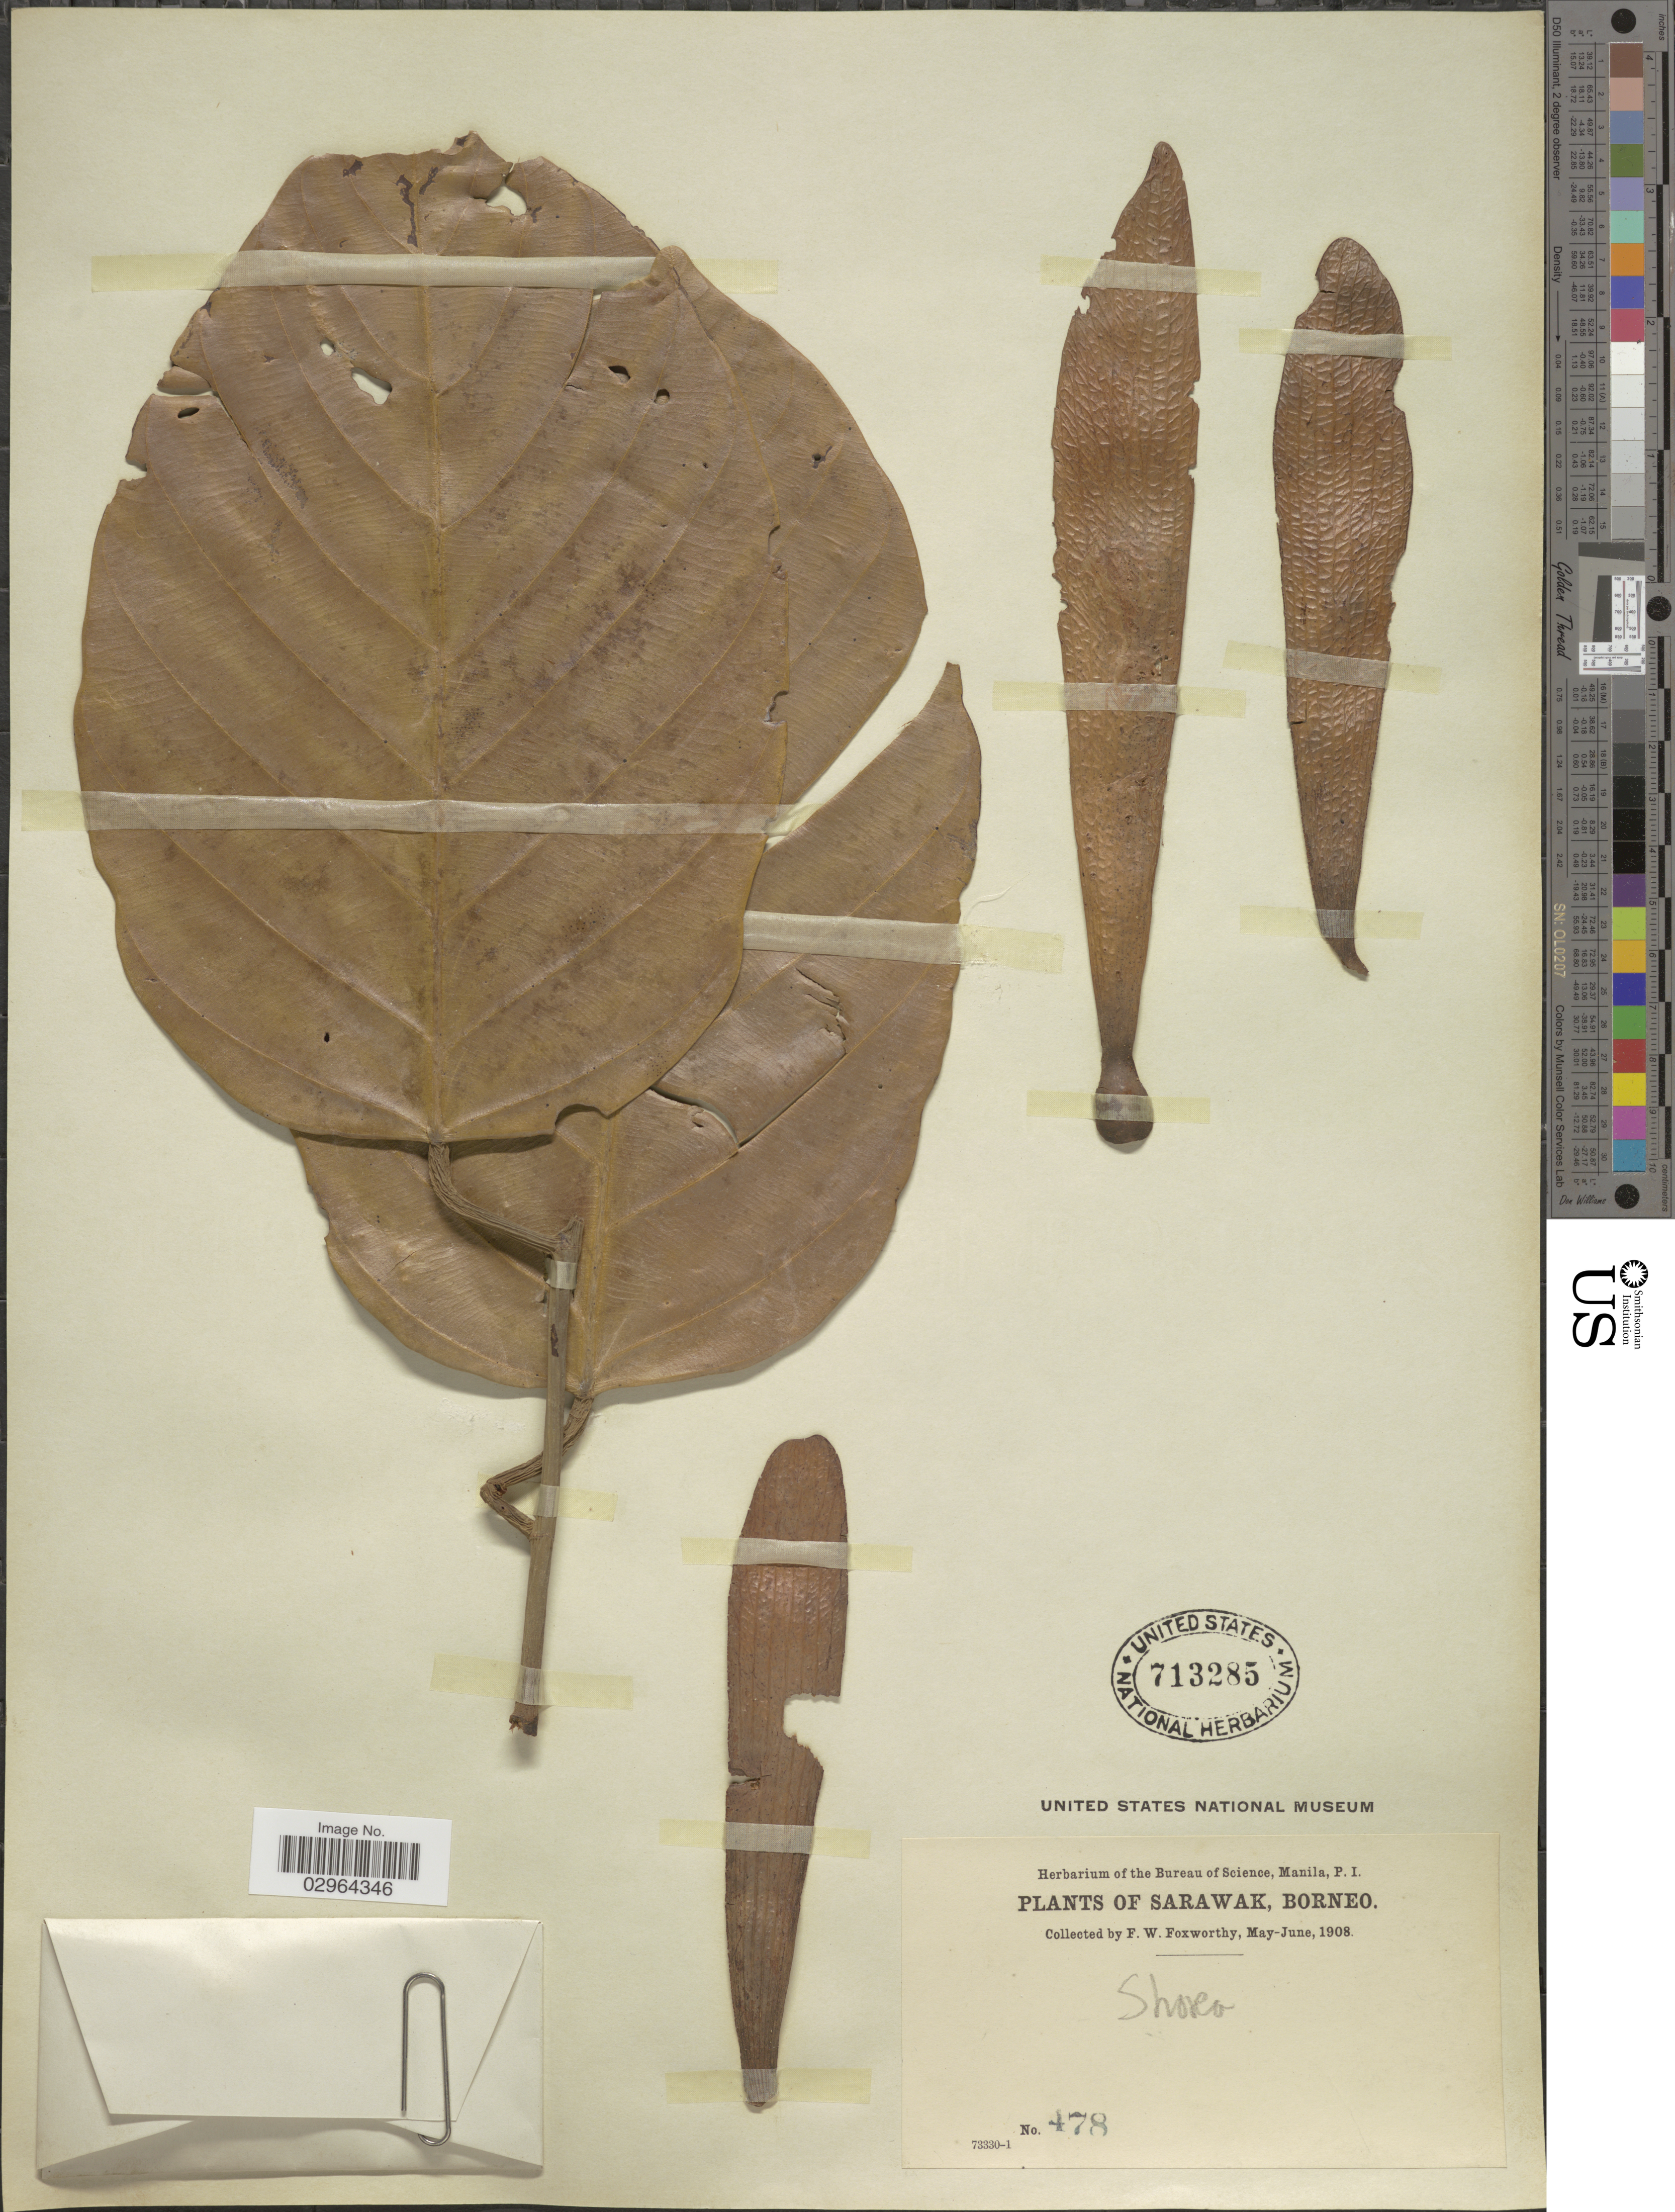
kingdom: Plantae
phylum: Tracheophyta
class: Magnoliopsida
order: Malvales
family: Dipterocarpaceae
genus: Shorea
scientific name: Shorea sp.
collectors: F. W. Foxworthy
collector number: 478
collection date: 1908-05/1908-06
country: Malaysia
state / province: Sarawak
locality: Borneo.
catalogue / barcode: US 713285